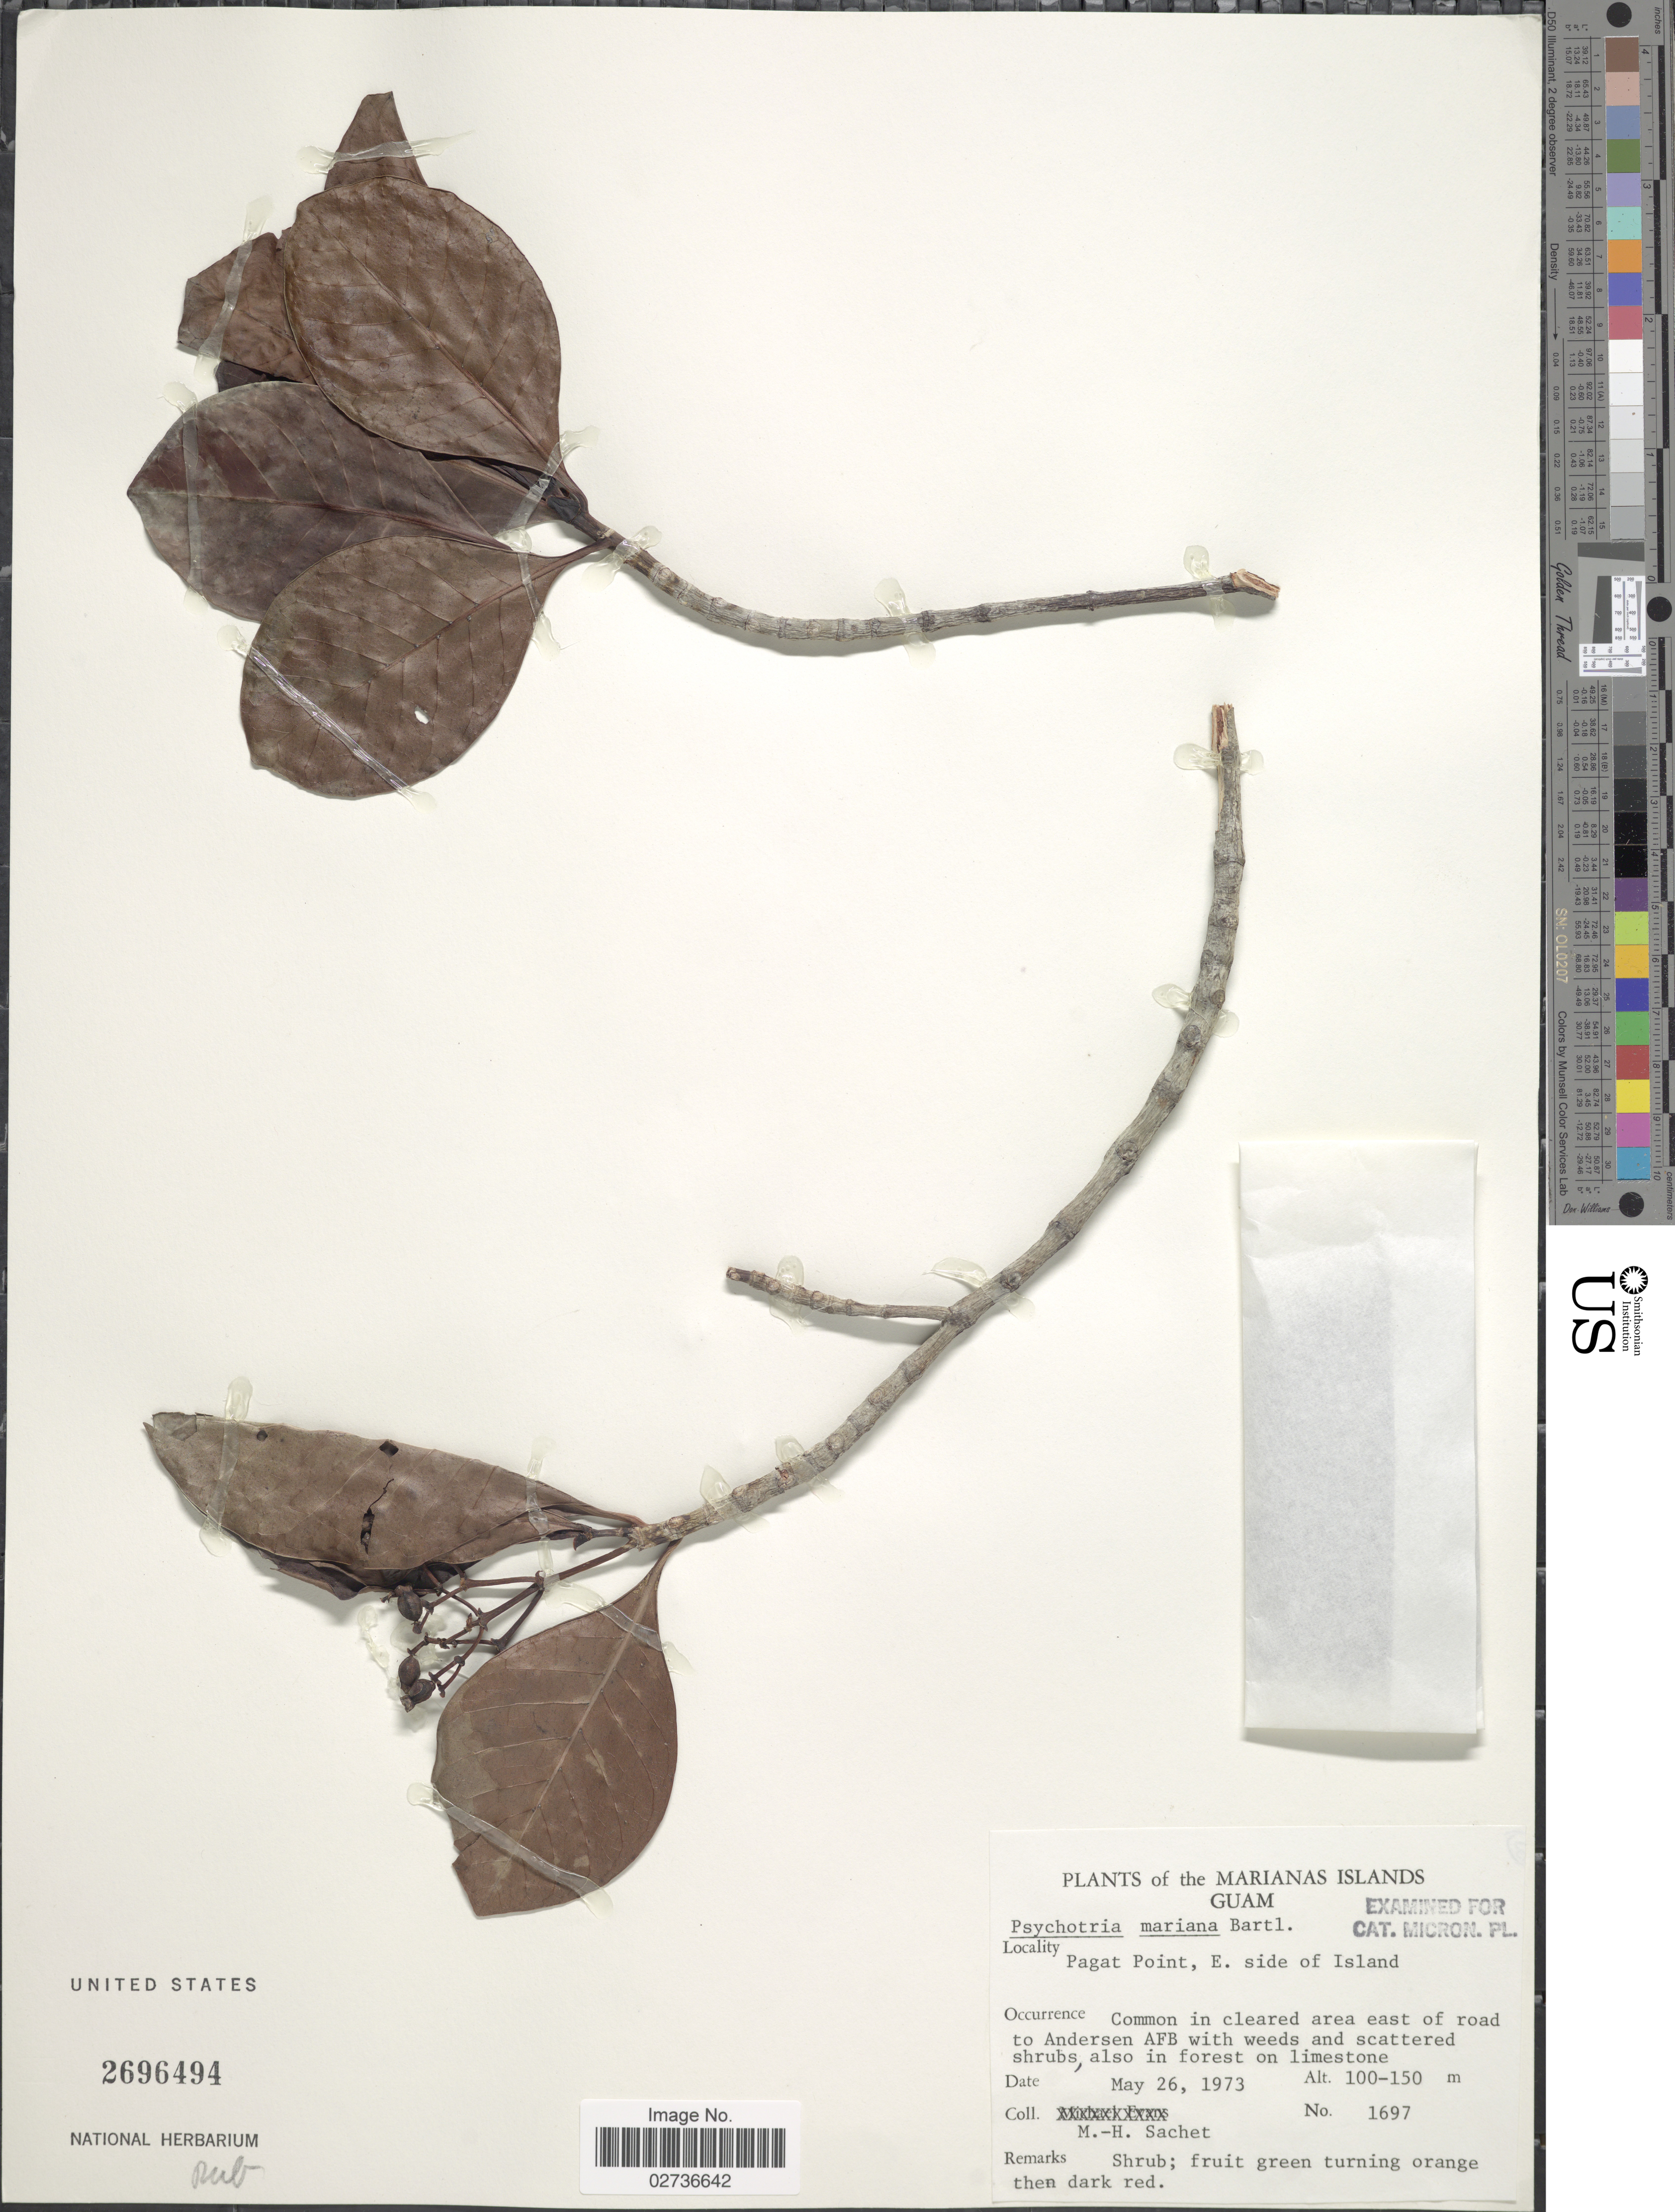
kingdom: Plantae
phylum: Tracheophyta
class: Magnoliopsida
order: Gentianales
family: Rubiaceae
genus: Psychotria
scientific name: Psychotria mariana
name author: Bartl. ex DC.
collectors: M.-H. Sachet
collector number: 1697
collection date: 1973-05-26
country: Guam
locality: The Marianas Islands, Guam, Pagat Point, E. side of Island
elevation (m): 100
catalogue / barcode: US 2696494